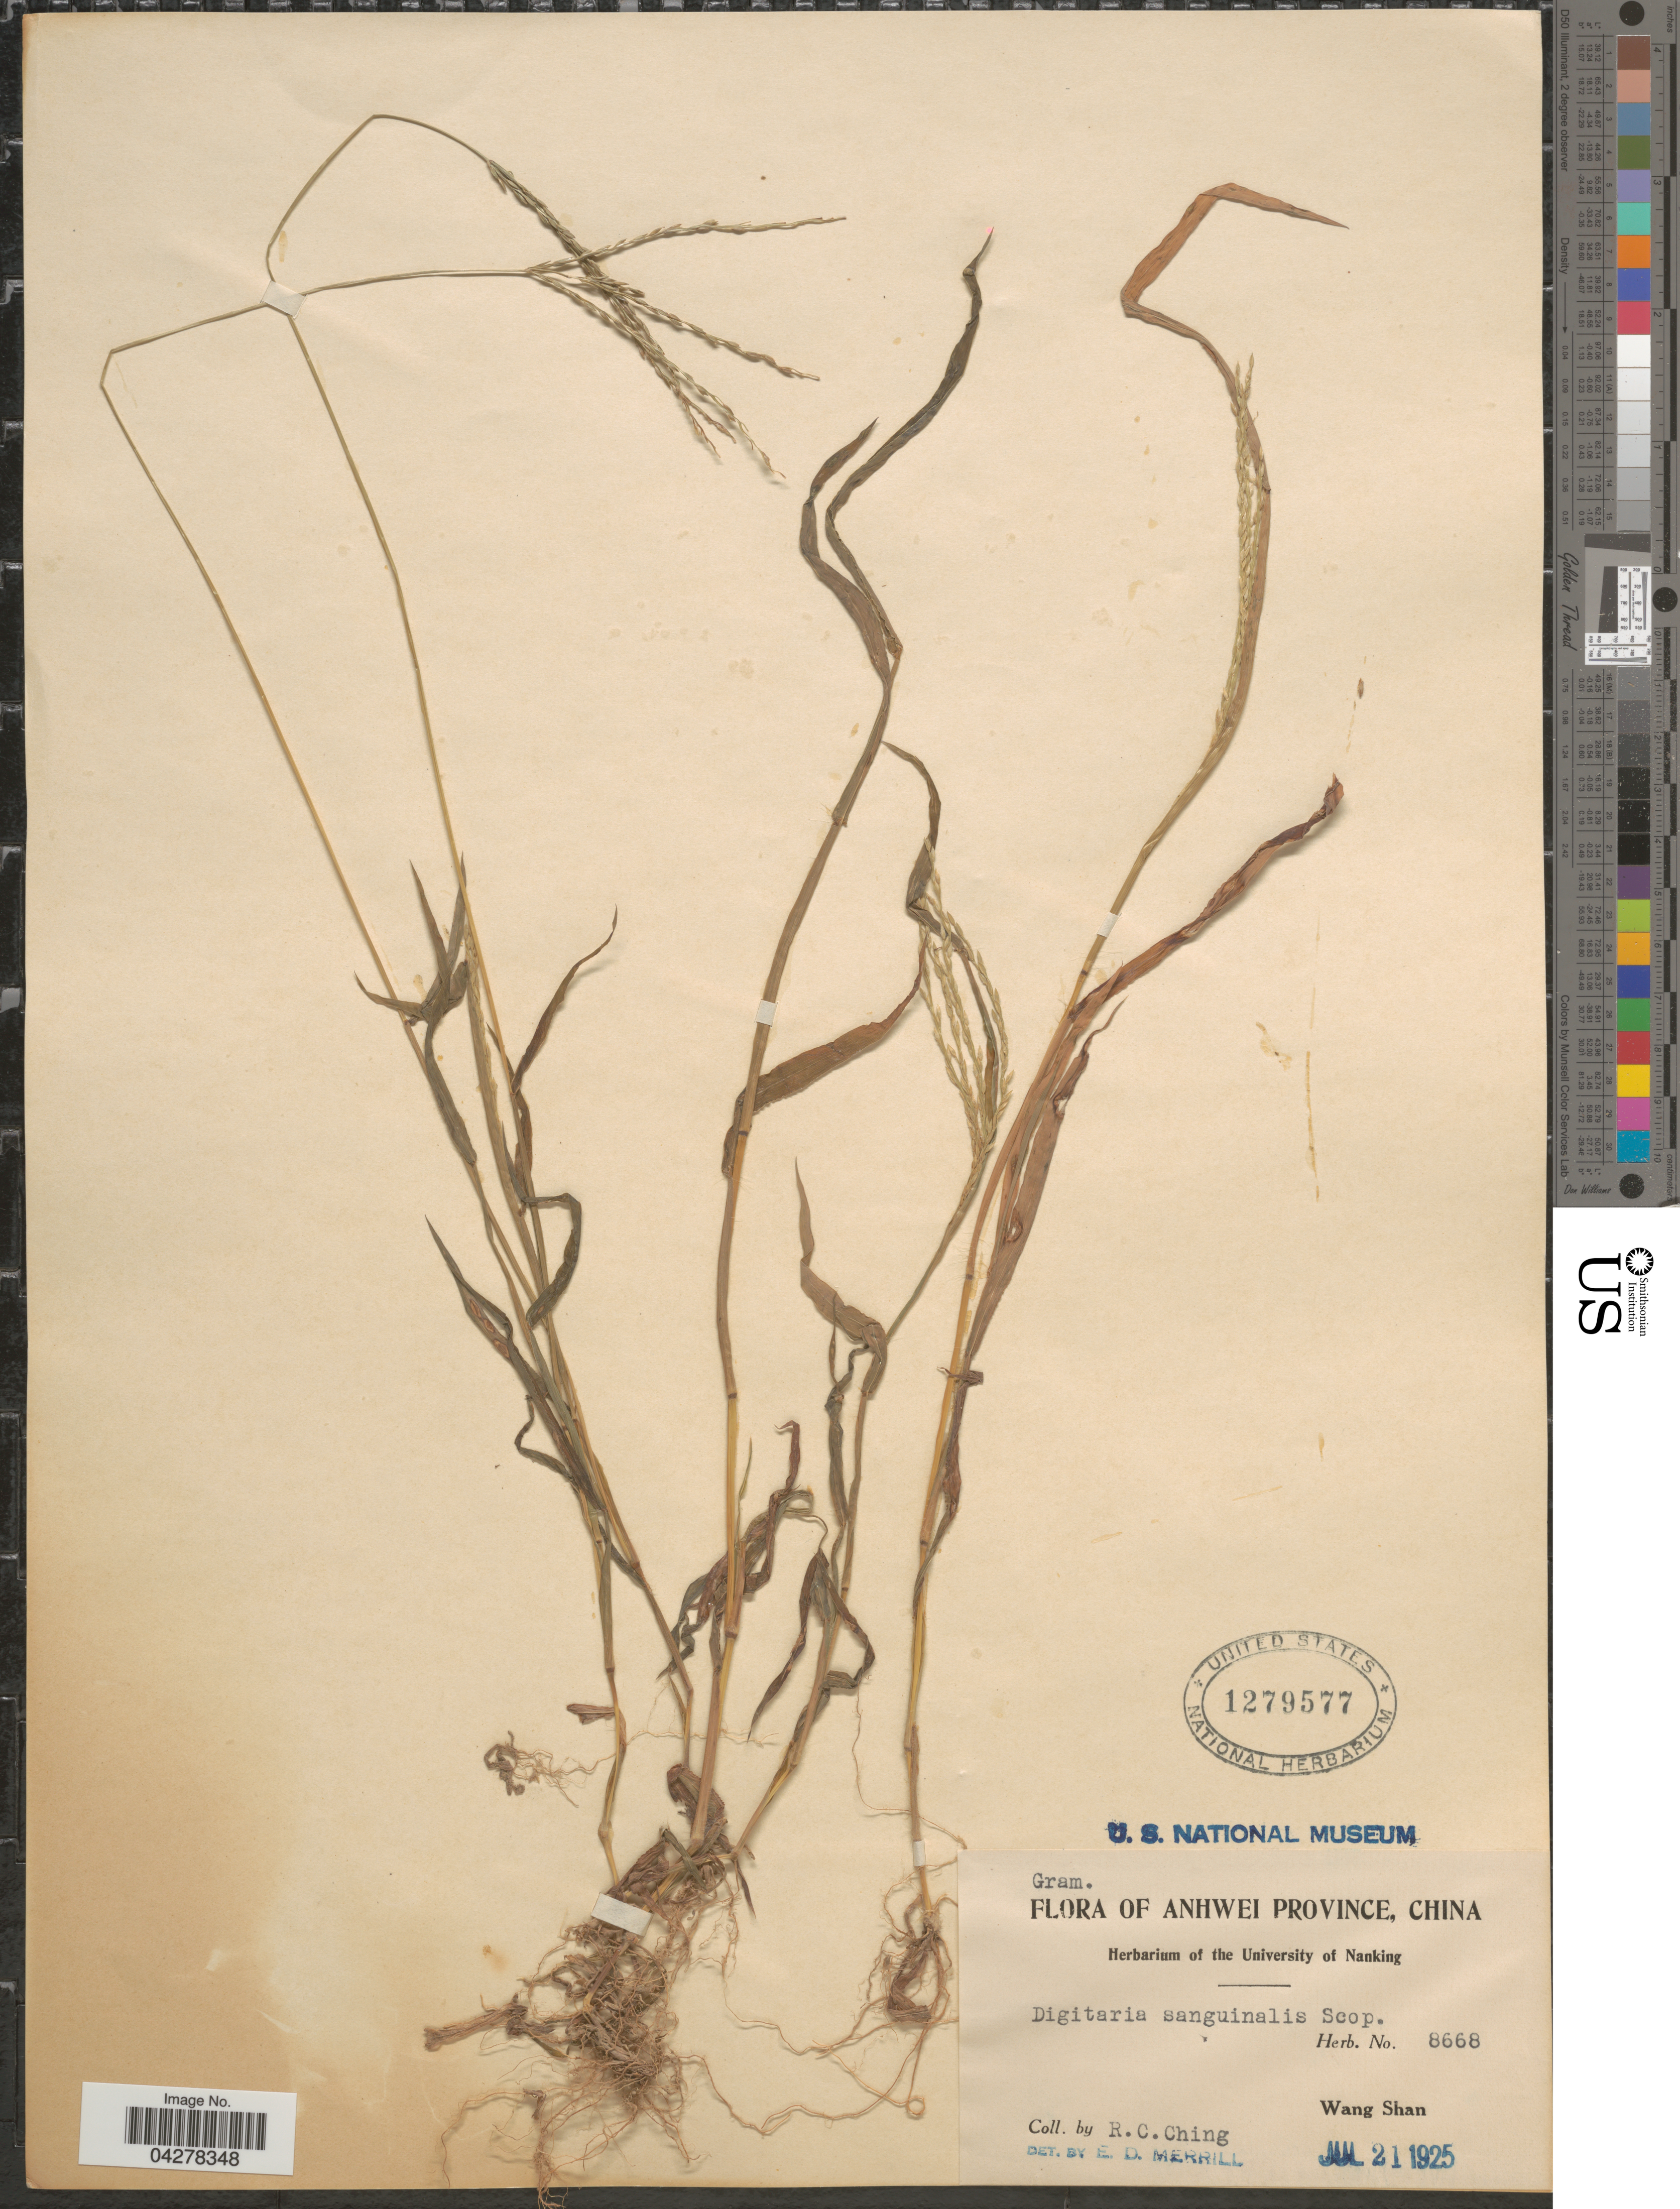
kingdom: Plantae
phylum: Tracheophyta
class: Liliopsida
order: Poales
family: Poaceae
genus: Digitaria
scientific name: Digitaria sanguinalis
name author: (L.) Scop.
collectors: R. C. Ching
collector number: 8668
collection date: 1925-07-21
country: China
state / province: Anhui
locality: Anhwei Province. Wang Shan.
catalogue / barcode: US 1279577